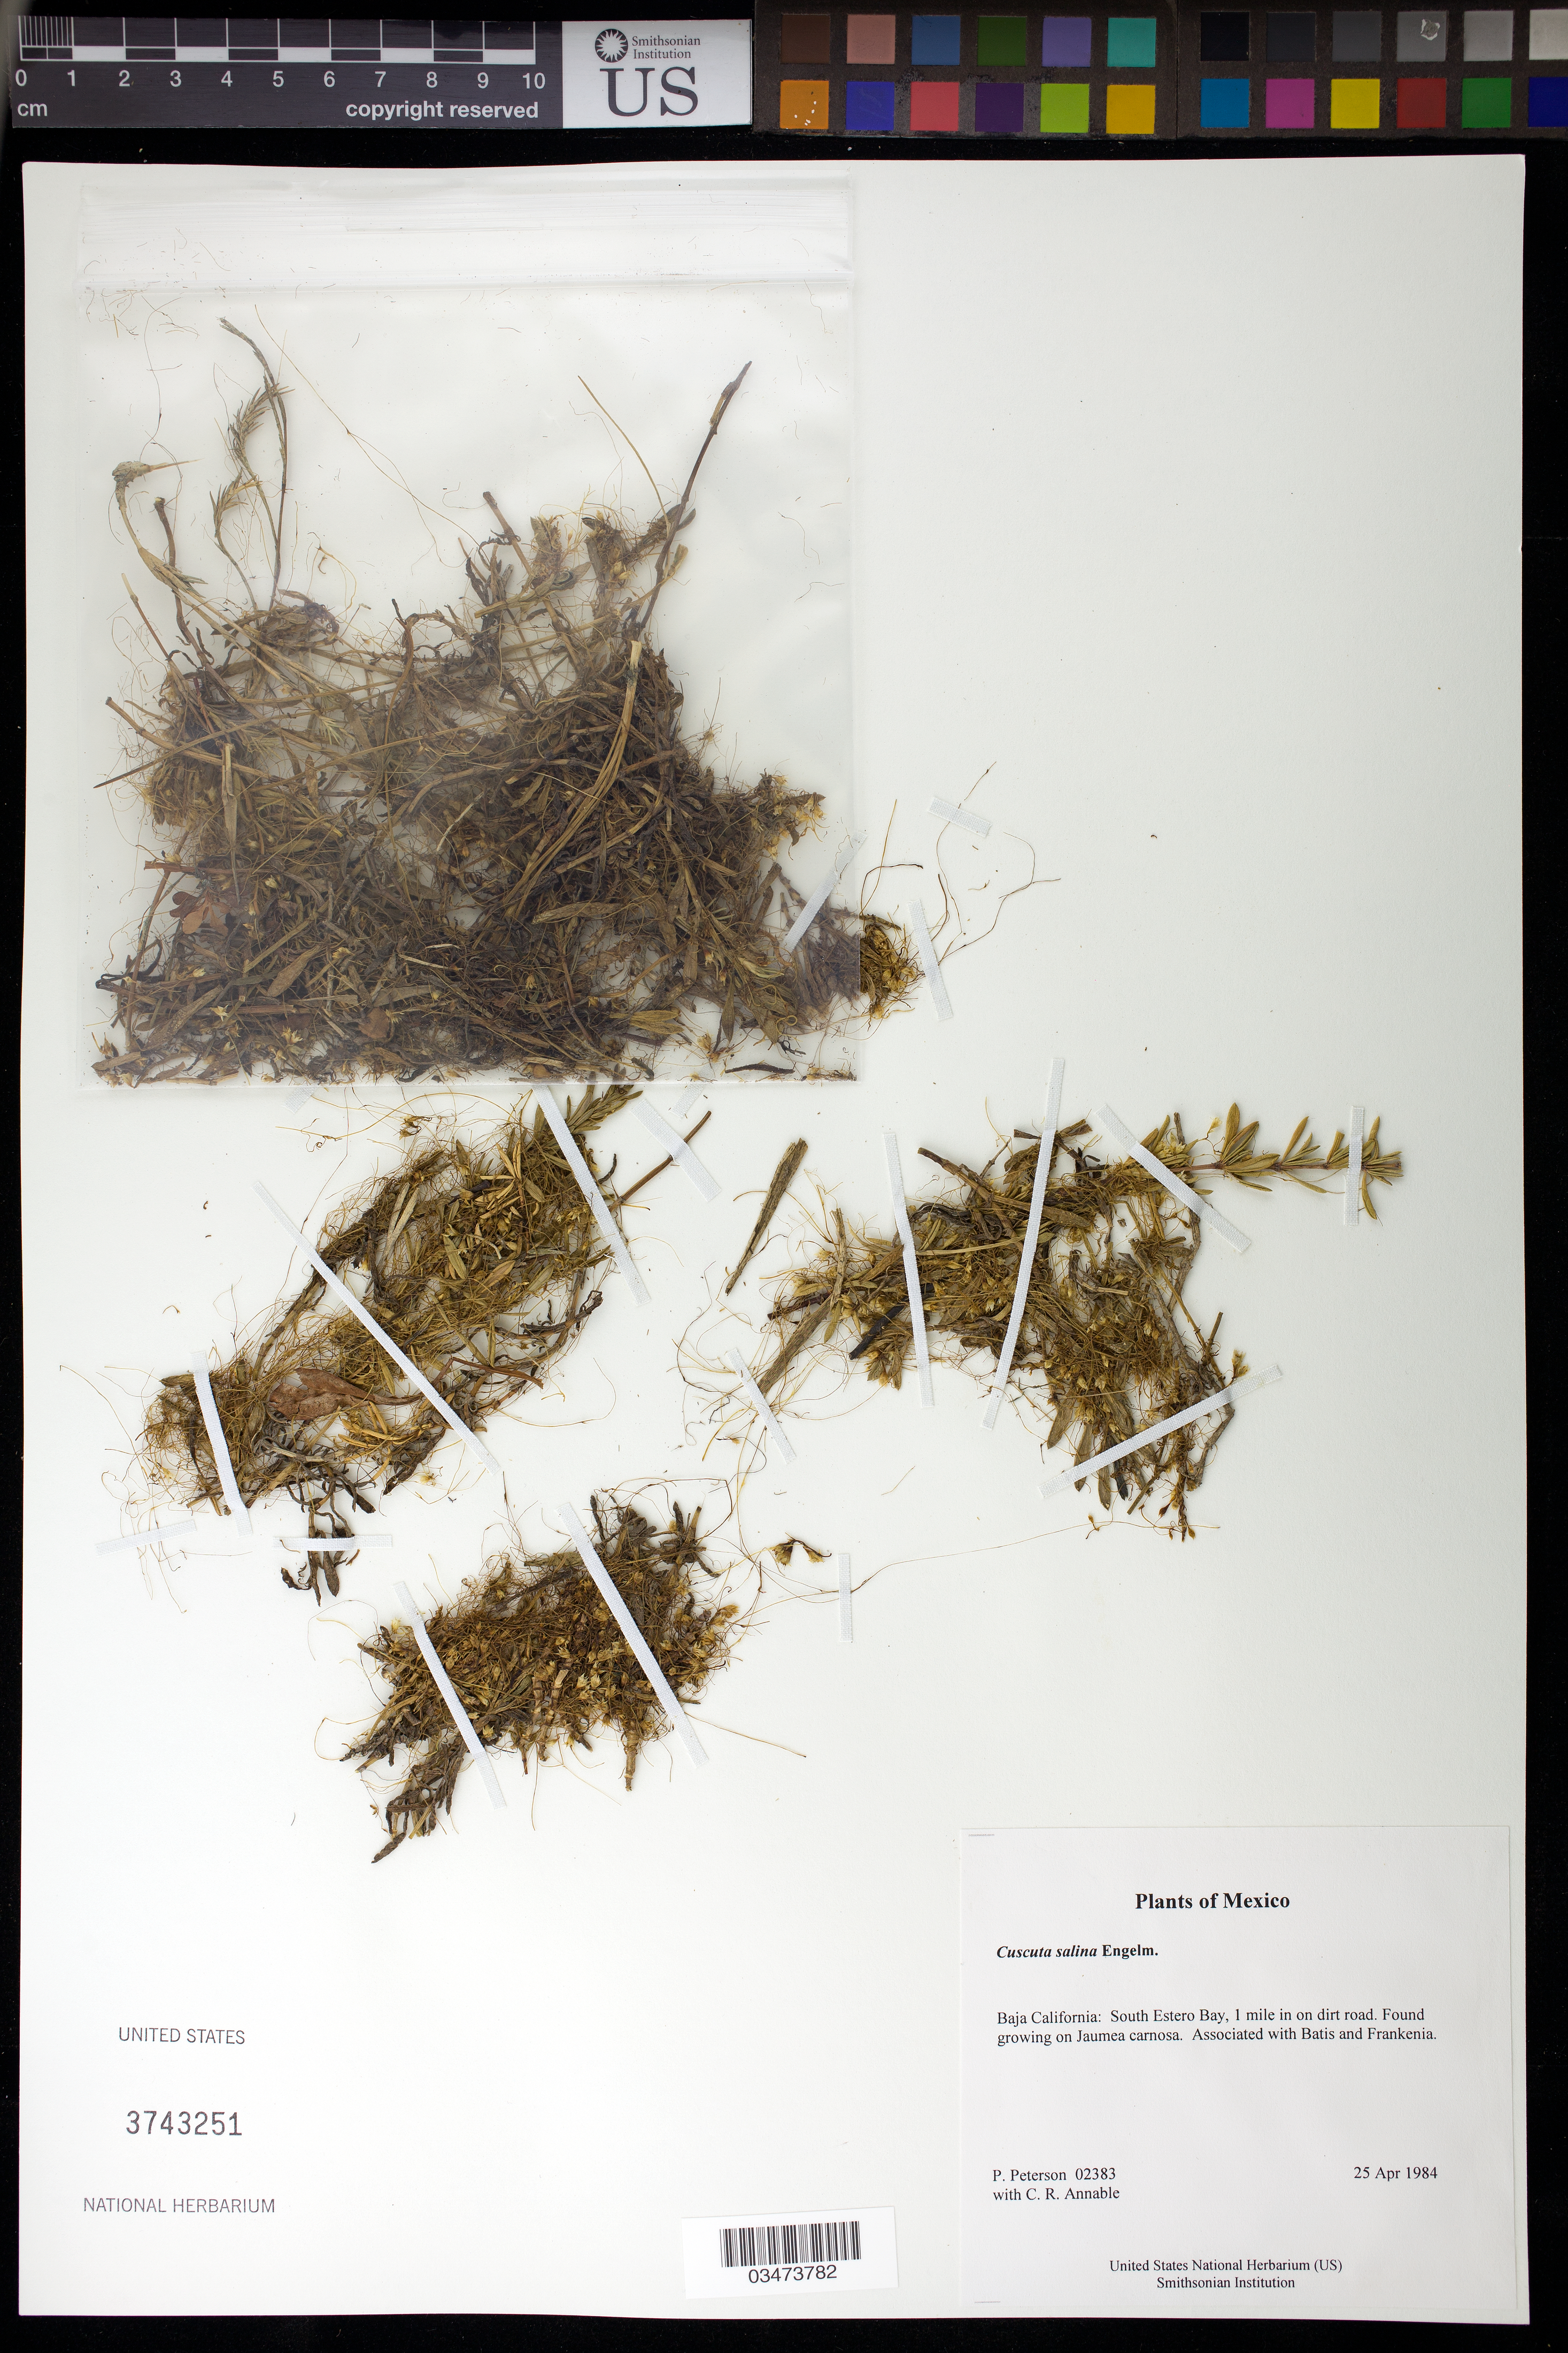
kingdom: Plantae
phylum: Tracheophyta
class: Magnoliopsida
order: Solanales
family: Convolvulaceae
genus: Cuscuta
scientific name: Cuscuta salina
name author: Engelm.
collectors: P. M. Peterson & C. R. Annable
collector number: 02383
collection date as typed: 25 Apr 1984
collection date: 1984-04-25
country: Mexico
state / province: Baja California Norte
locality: South Estero Bay, 1 mile in on dirt road.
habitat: Found growing on Jaumea carnosa. Associated with Batis and Frankenia.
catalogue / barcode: US 3743251